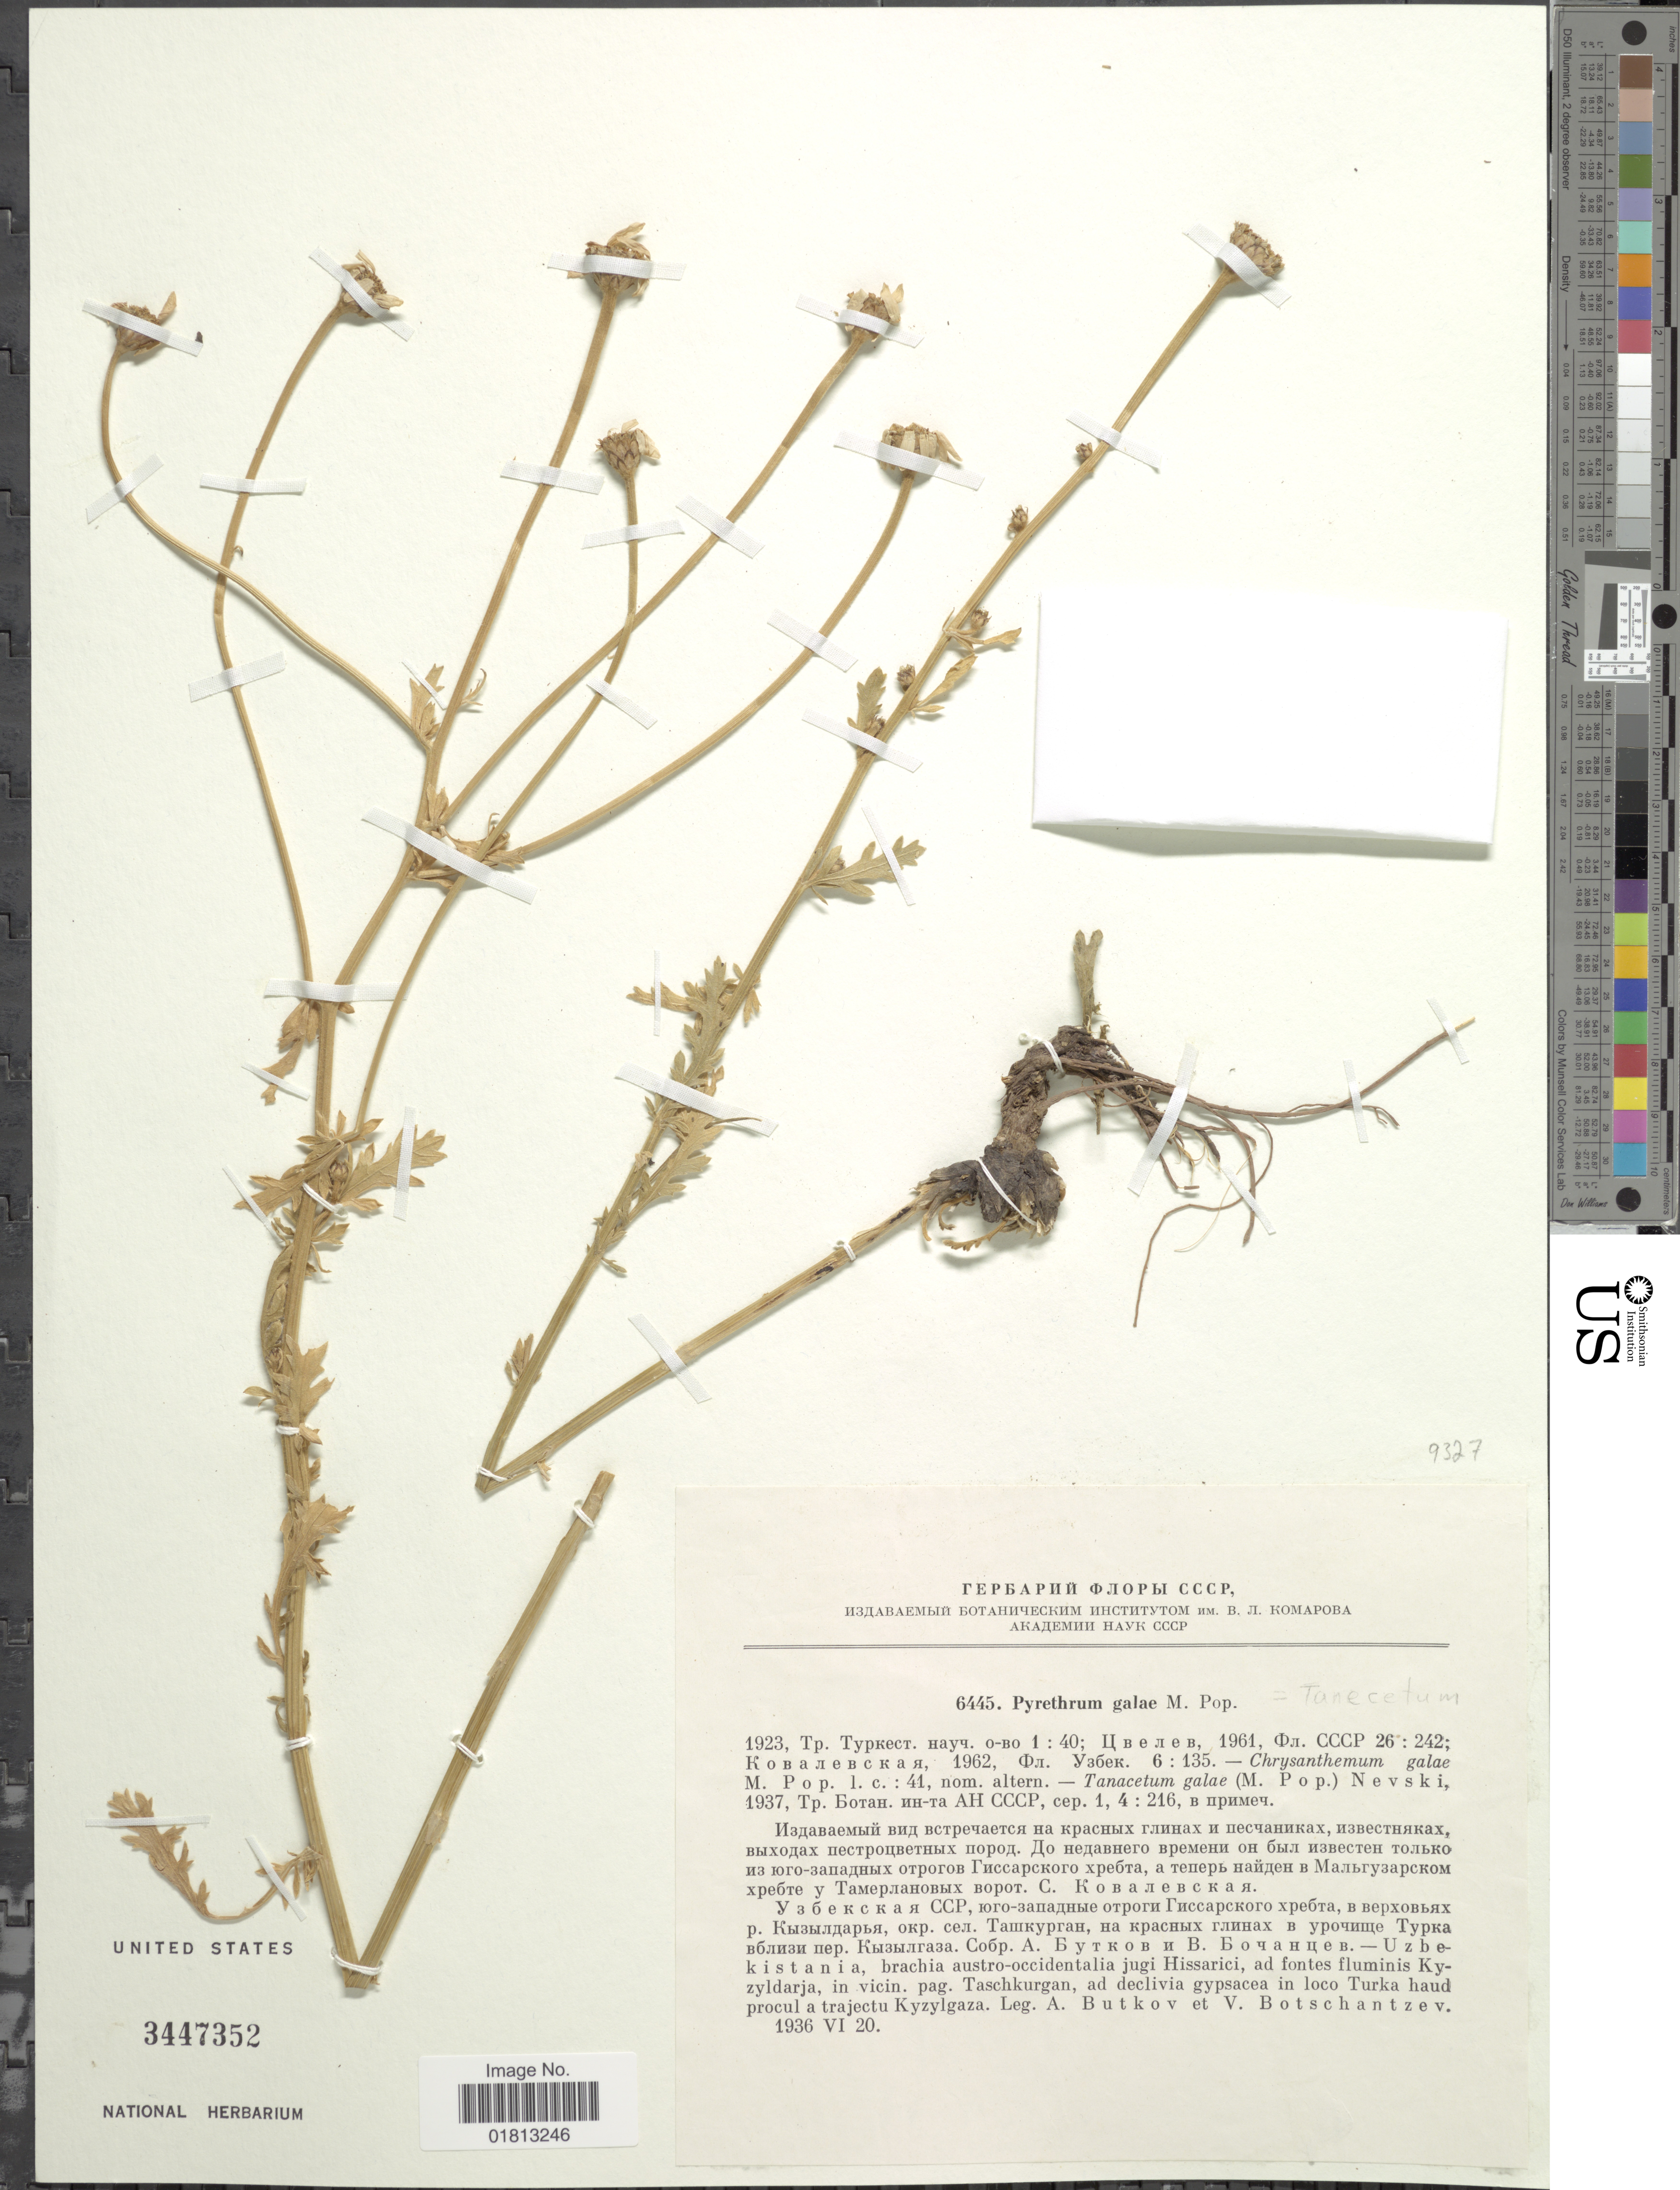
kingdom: Plantae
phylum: Tracheophyta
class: Magnoliopsida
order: Asterales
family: Asteraceae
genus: Tanacetum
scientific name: Tanacetum galae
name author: M. Pop.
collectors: A. Butkov & V. P. Botschantzev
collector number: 6445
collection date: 1936-06-20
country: Uzbekistan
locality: Uzbekistania, brachia austro-occidentalia jugi Hissarici, ad fontes fluminis Kyzyldarja, in vicin. pag. Taschkurgan, ad declivia gypsacea in loco Turka haud procul a trajectu Kyzylgaza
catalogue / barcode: US 3447352